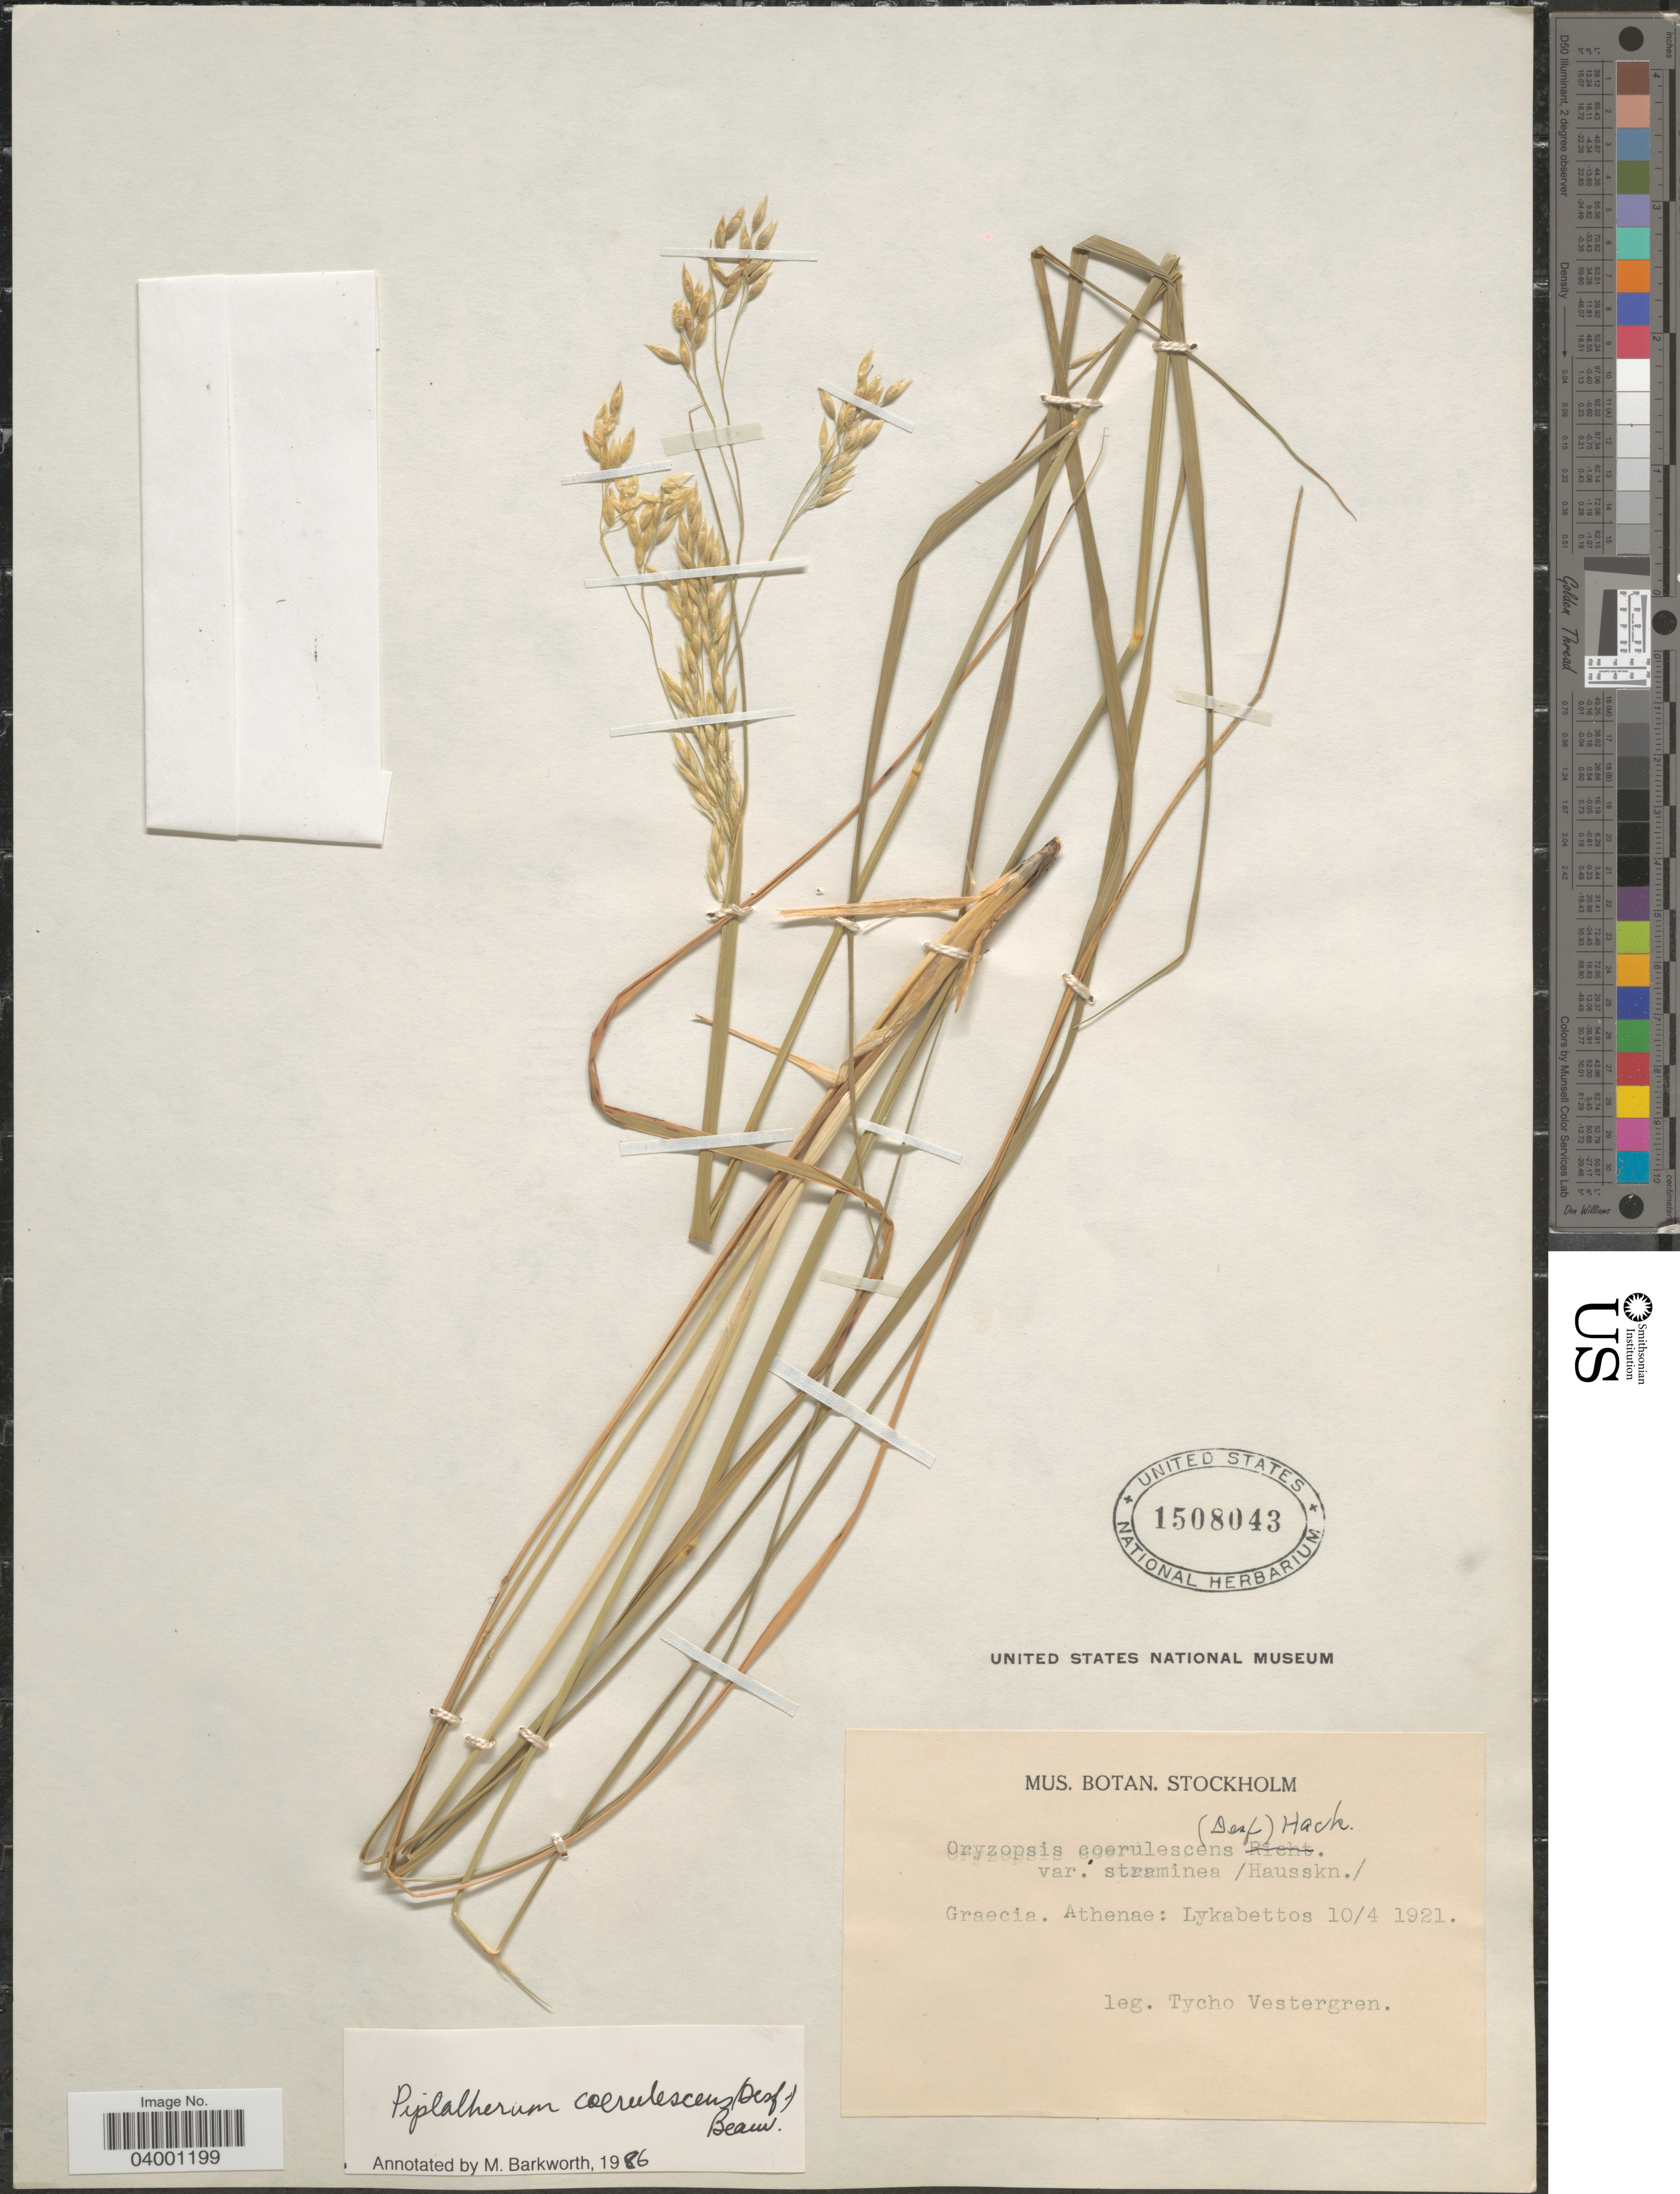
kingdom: Plantae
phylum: Tracheophyta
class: Liliopsida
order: Poales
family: Poaceae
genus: Piptatherum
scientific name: Piptatherum coerulescens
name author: (Desf.) P. Beauv.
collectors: T. Vestergren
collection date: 1921-04-10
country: Greece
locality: Graecia. Athenae: Lykabettos.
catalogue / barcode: US 1508043